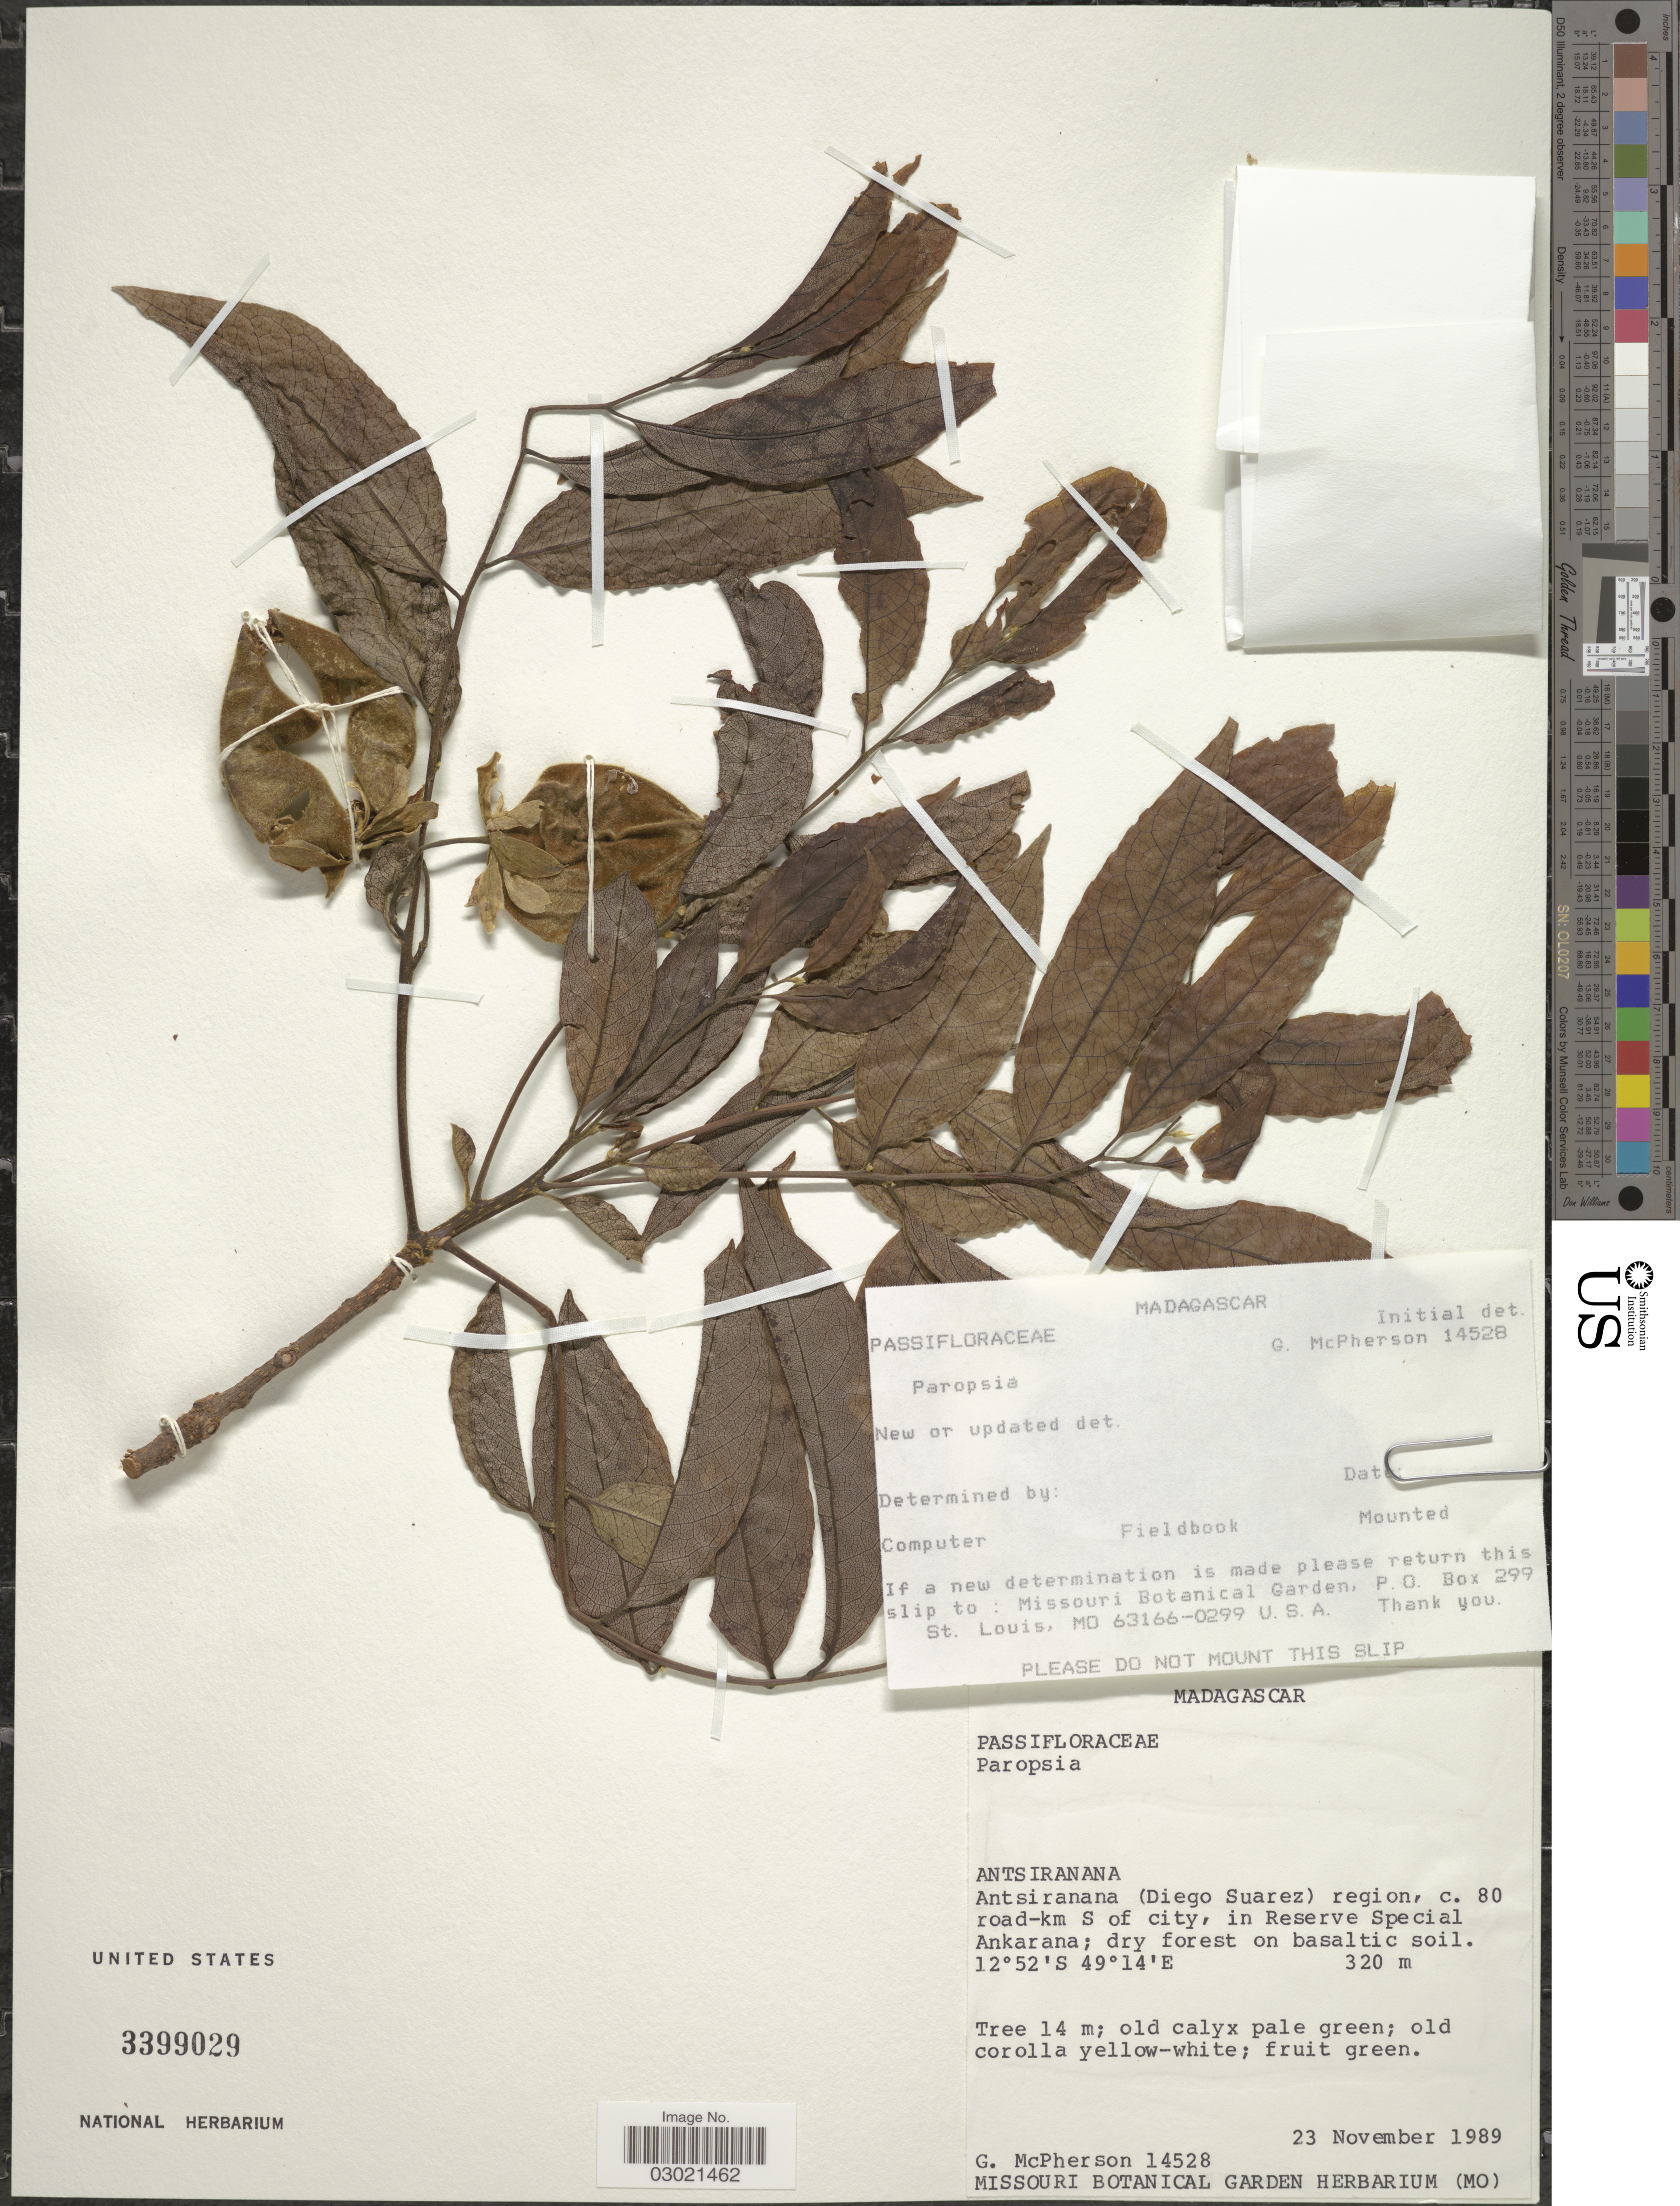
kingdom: Plantae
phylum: Tracheophyta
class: Magnoliopsida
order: Malpighiales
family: Passifloraceae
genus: Paropsia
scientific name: Paropsia sp.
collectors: G. McPherson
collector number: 14528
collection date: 1989-11-23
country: Madagascar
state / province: Diana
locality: Antsiranana (Diego Suarez) region, c. 80 road-km S of city, in Reserve Special Ankarana.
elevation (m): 320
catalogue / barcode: US 3399029